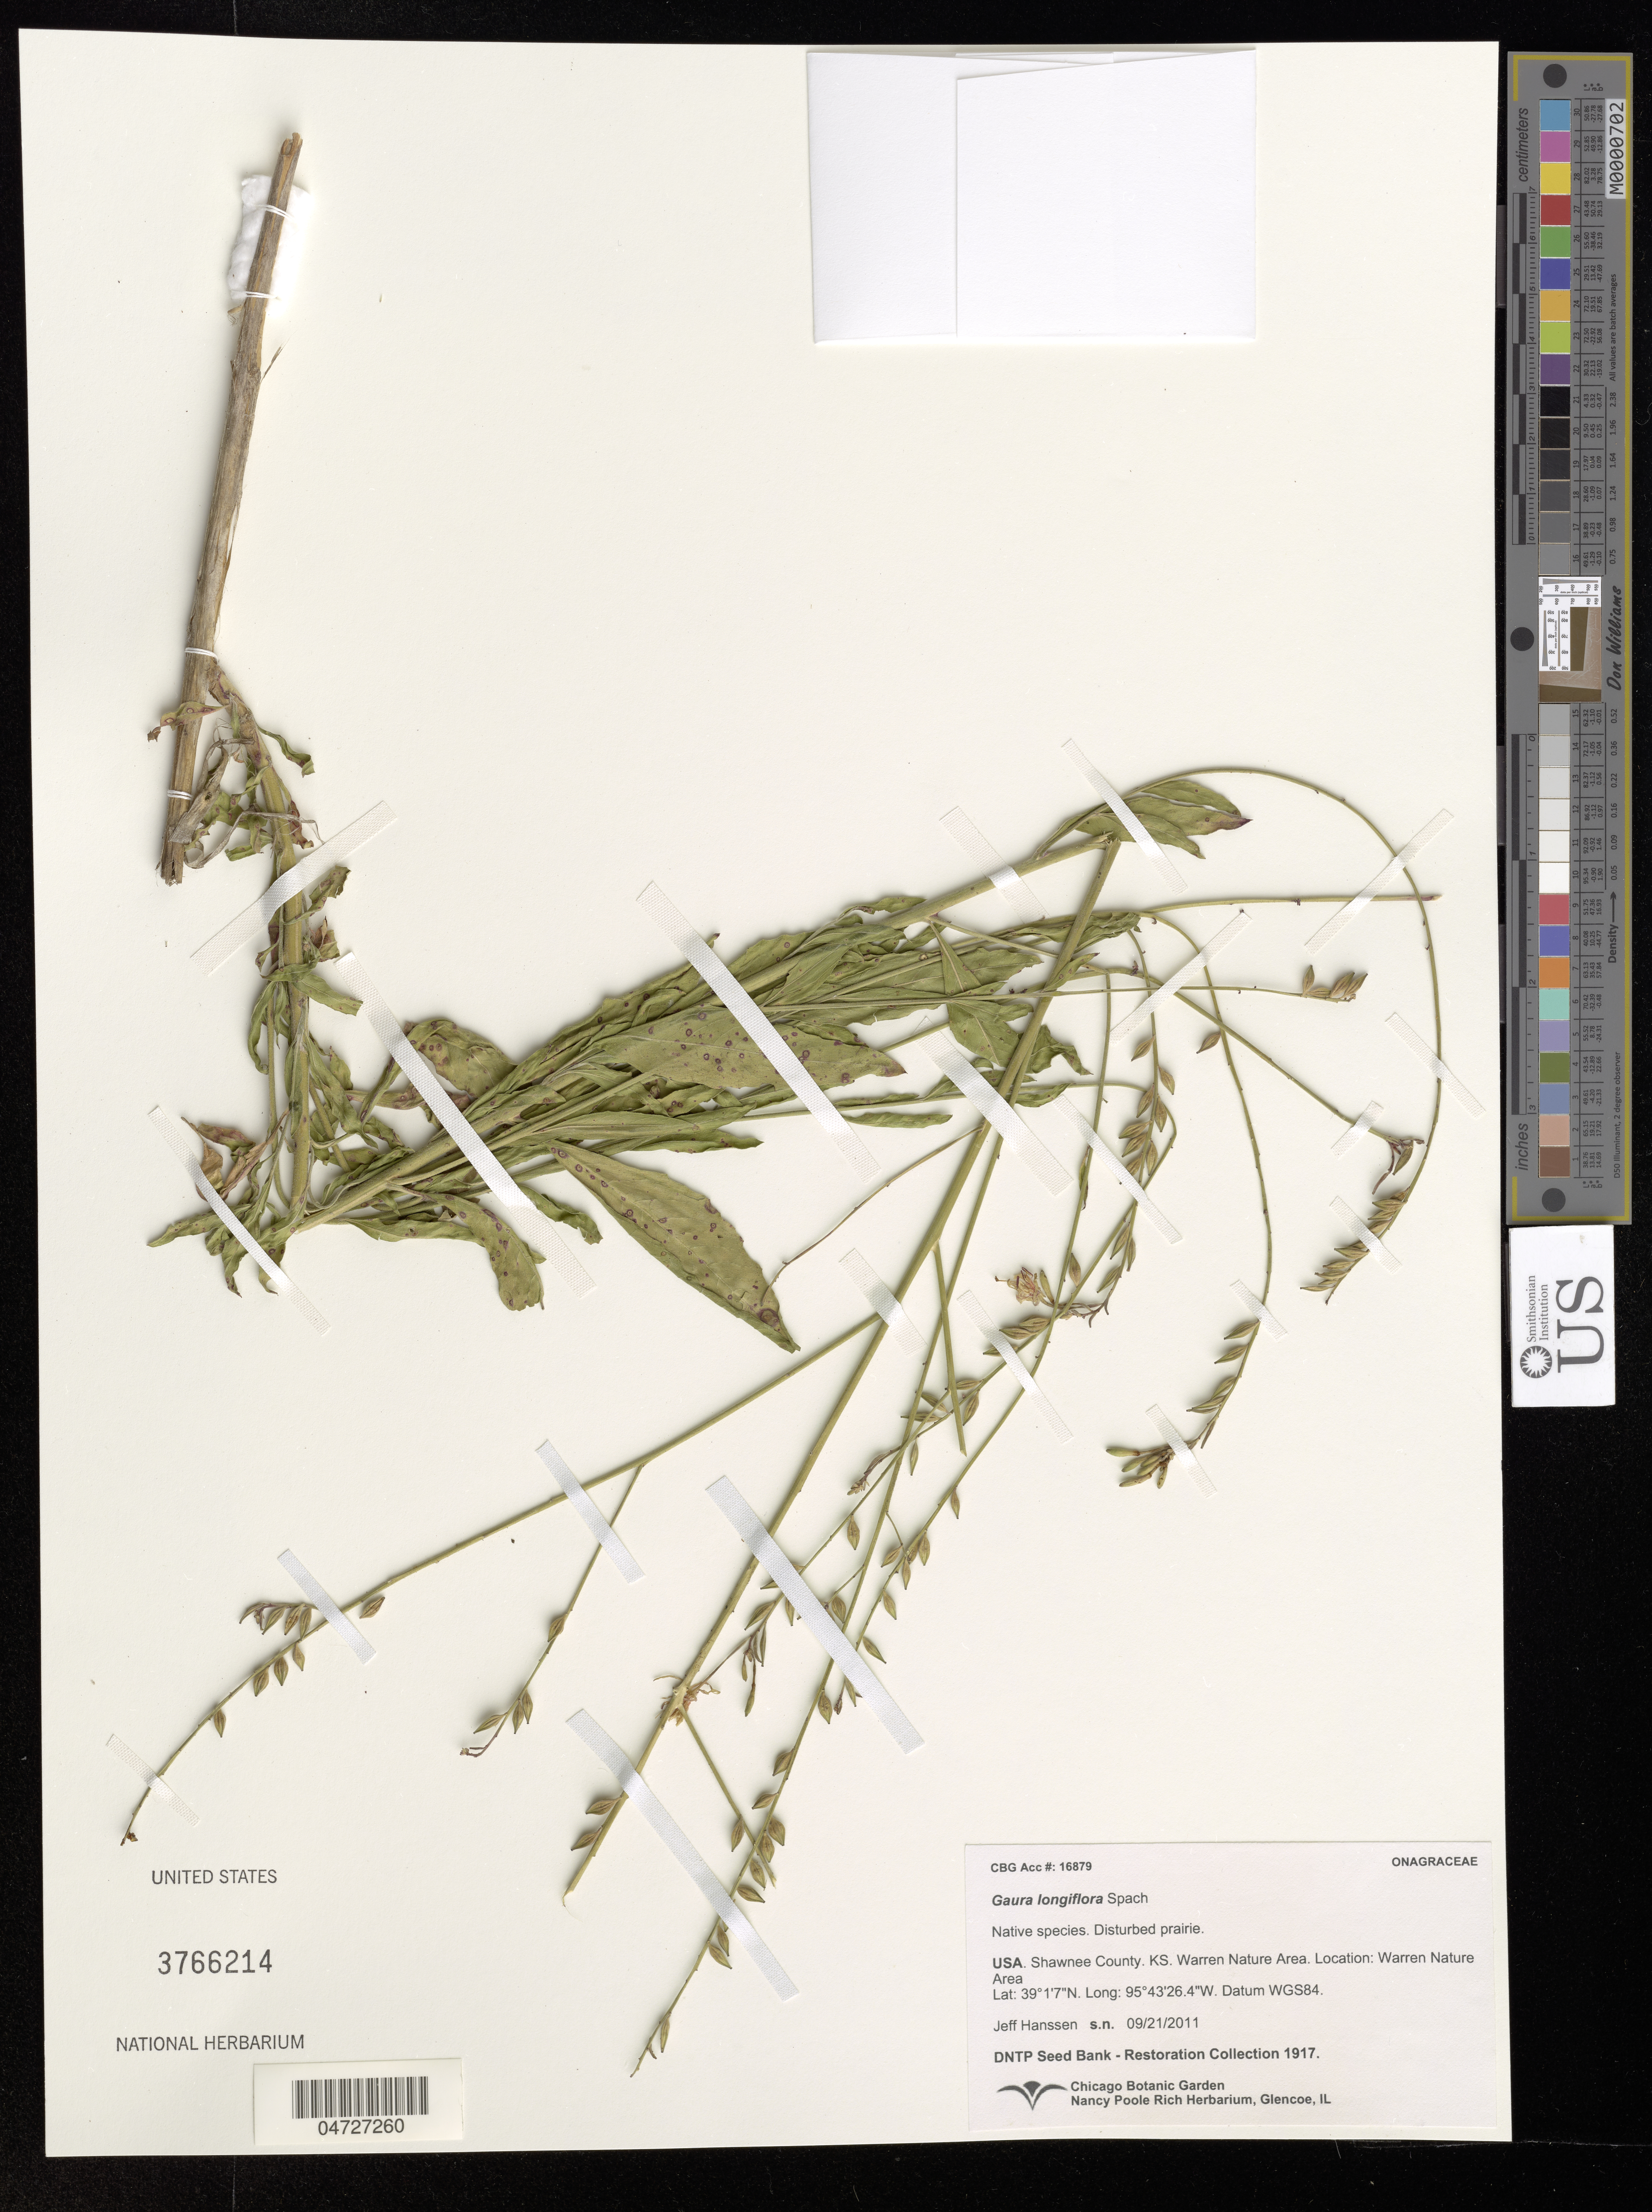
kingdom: Plantae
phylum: Tracheophyta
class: Magnoliopsida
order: Myrtales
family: Onagraceae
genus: Gaura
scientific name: Gaura longiflora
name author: Spach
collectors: J. Hansen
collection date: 2011-09-21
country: United States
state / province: Kansas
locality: Shawnee County. Warren Nature Area.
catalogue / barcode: US 3766214